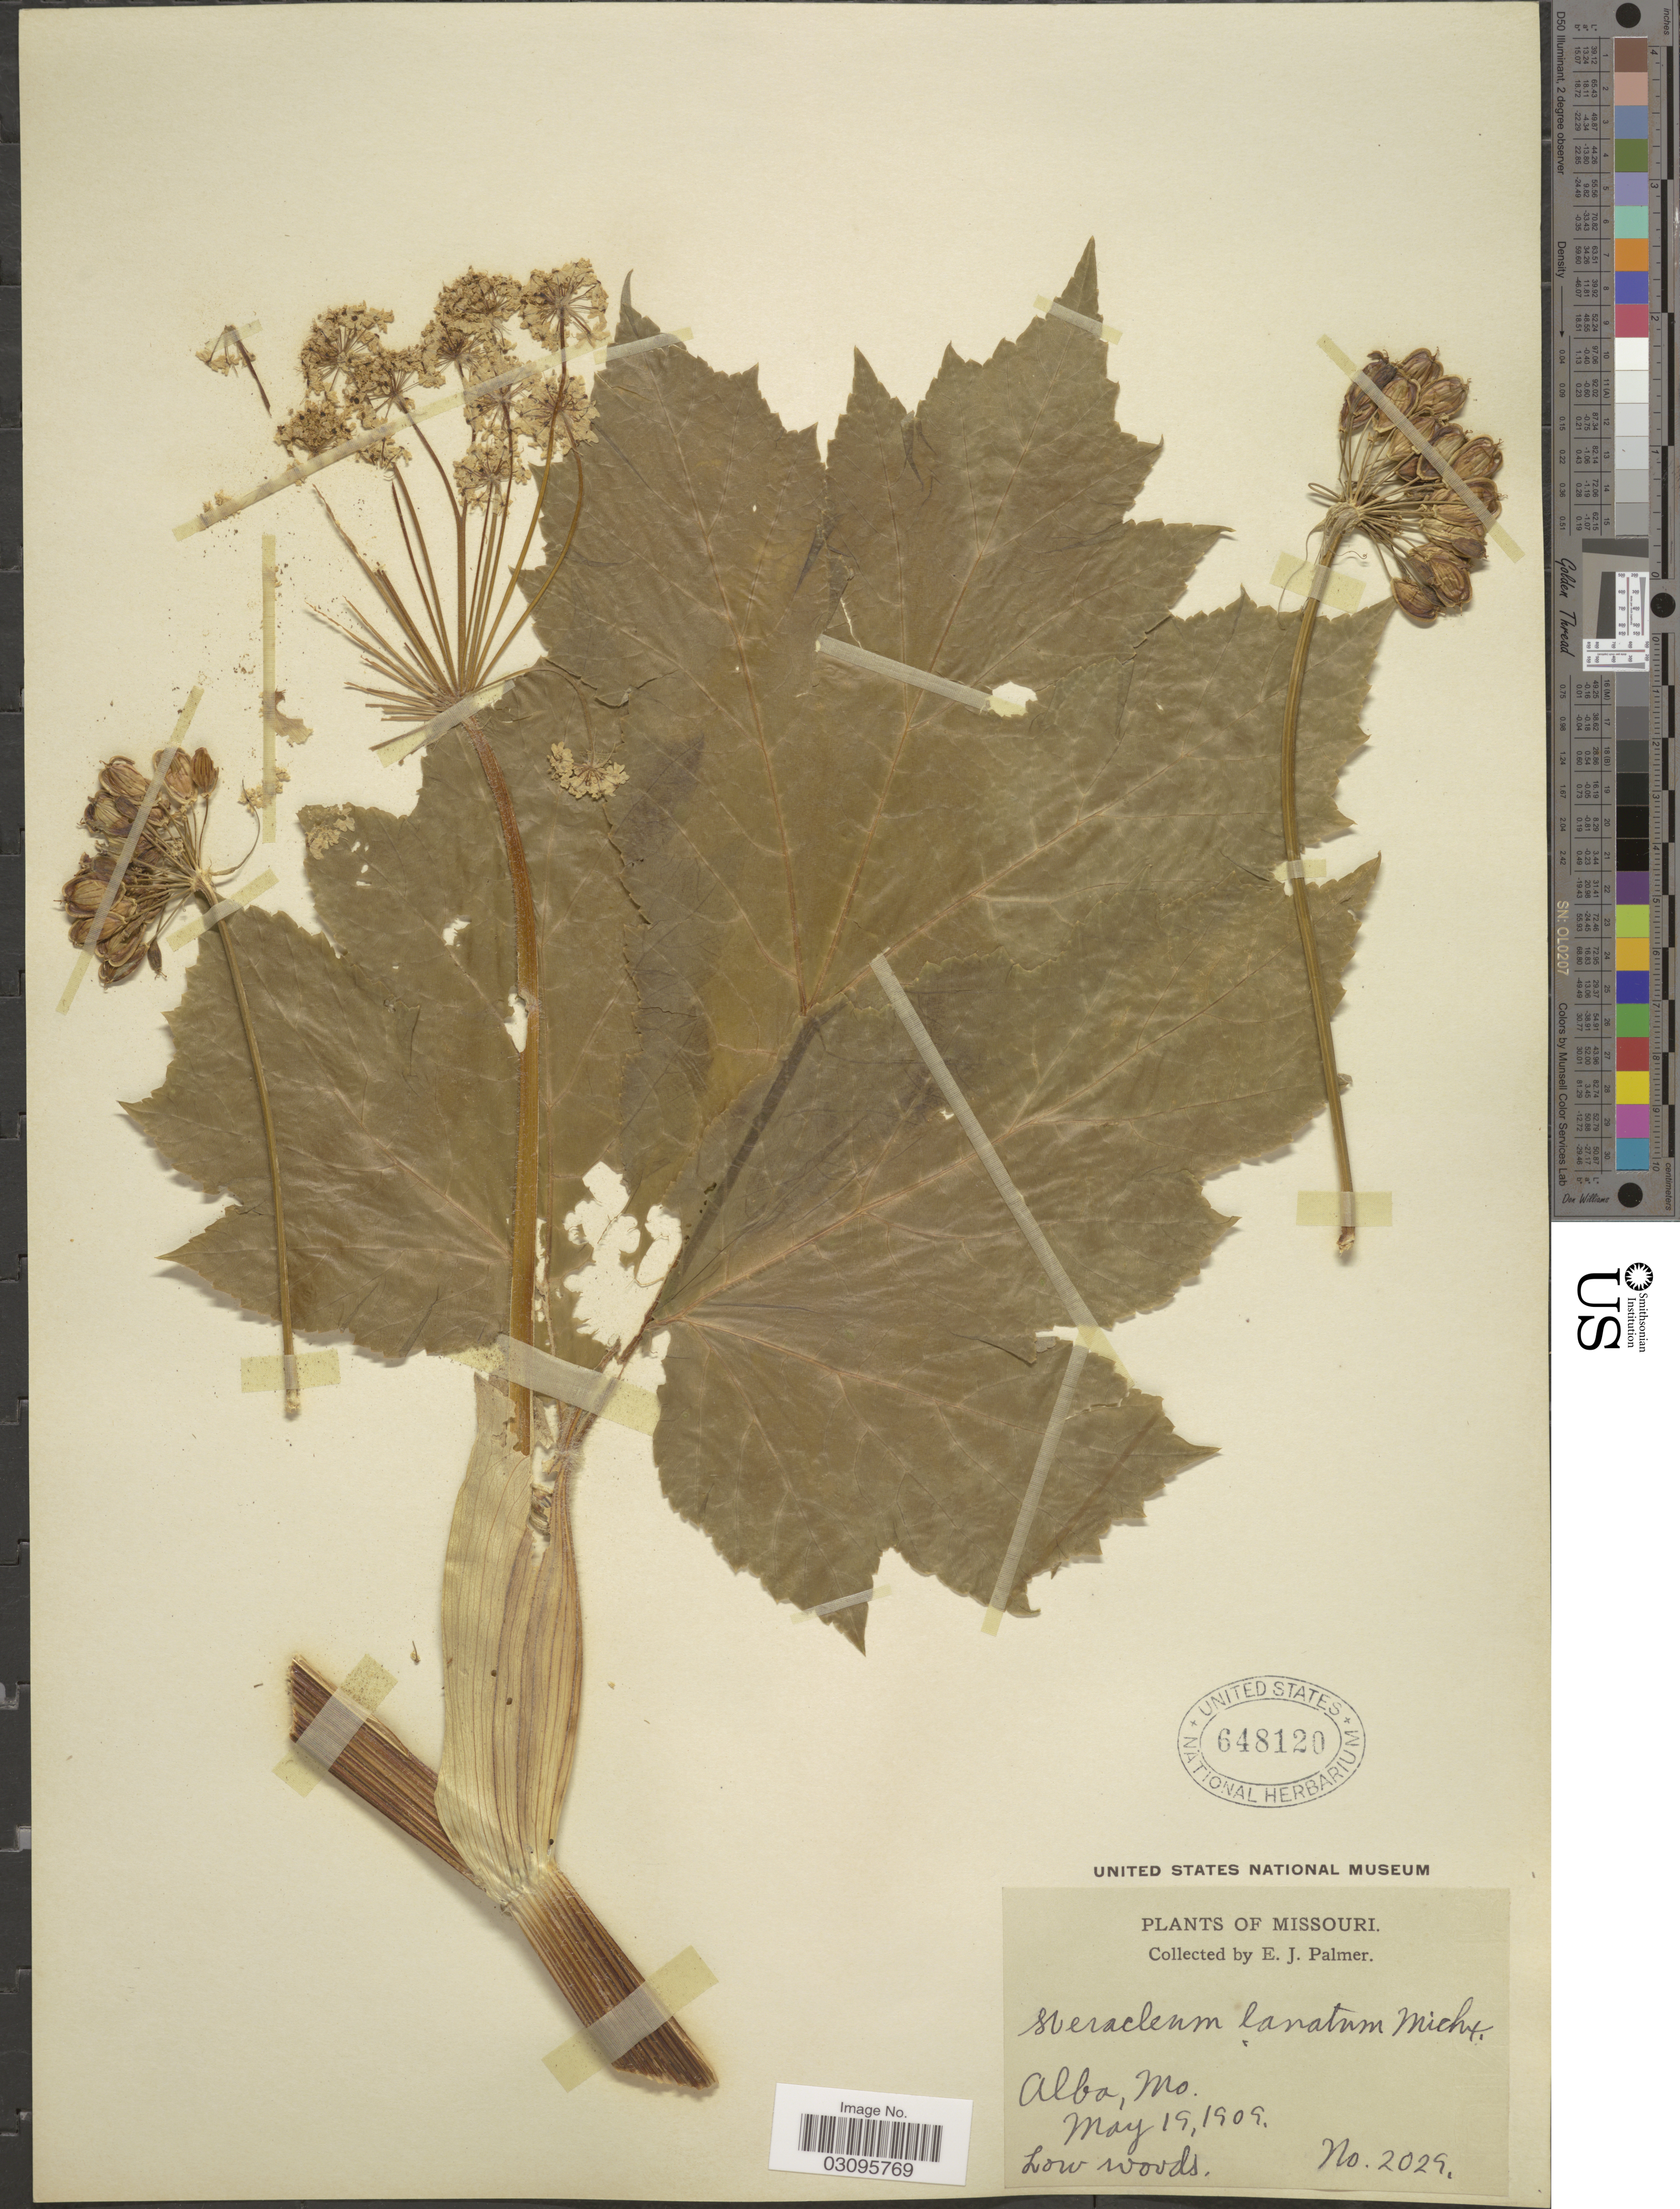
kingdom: Plantae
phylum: Tracheophyta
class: Magnoliopsida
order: Apiales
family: Apiaceae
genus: Heracleum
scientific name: Heracleum lanatum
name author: Michx.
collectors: E. J. Palmer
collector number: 2029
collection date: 1909-05-19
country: United States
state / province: Missouri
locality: Alba, Mo.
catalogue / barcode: US 648120